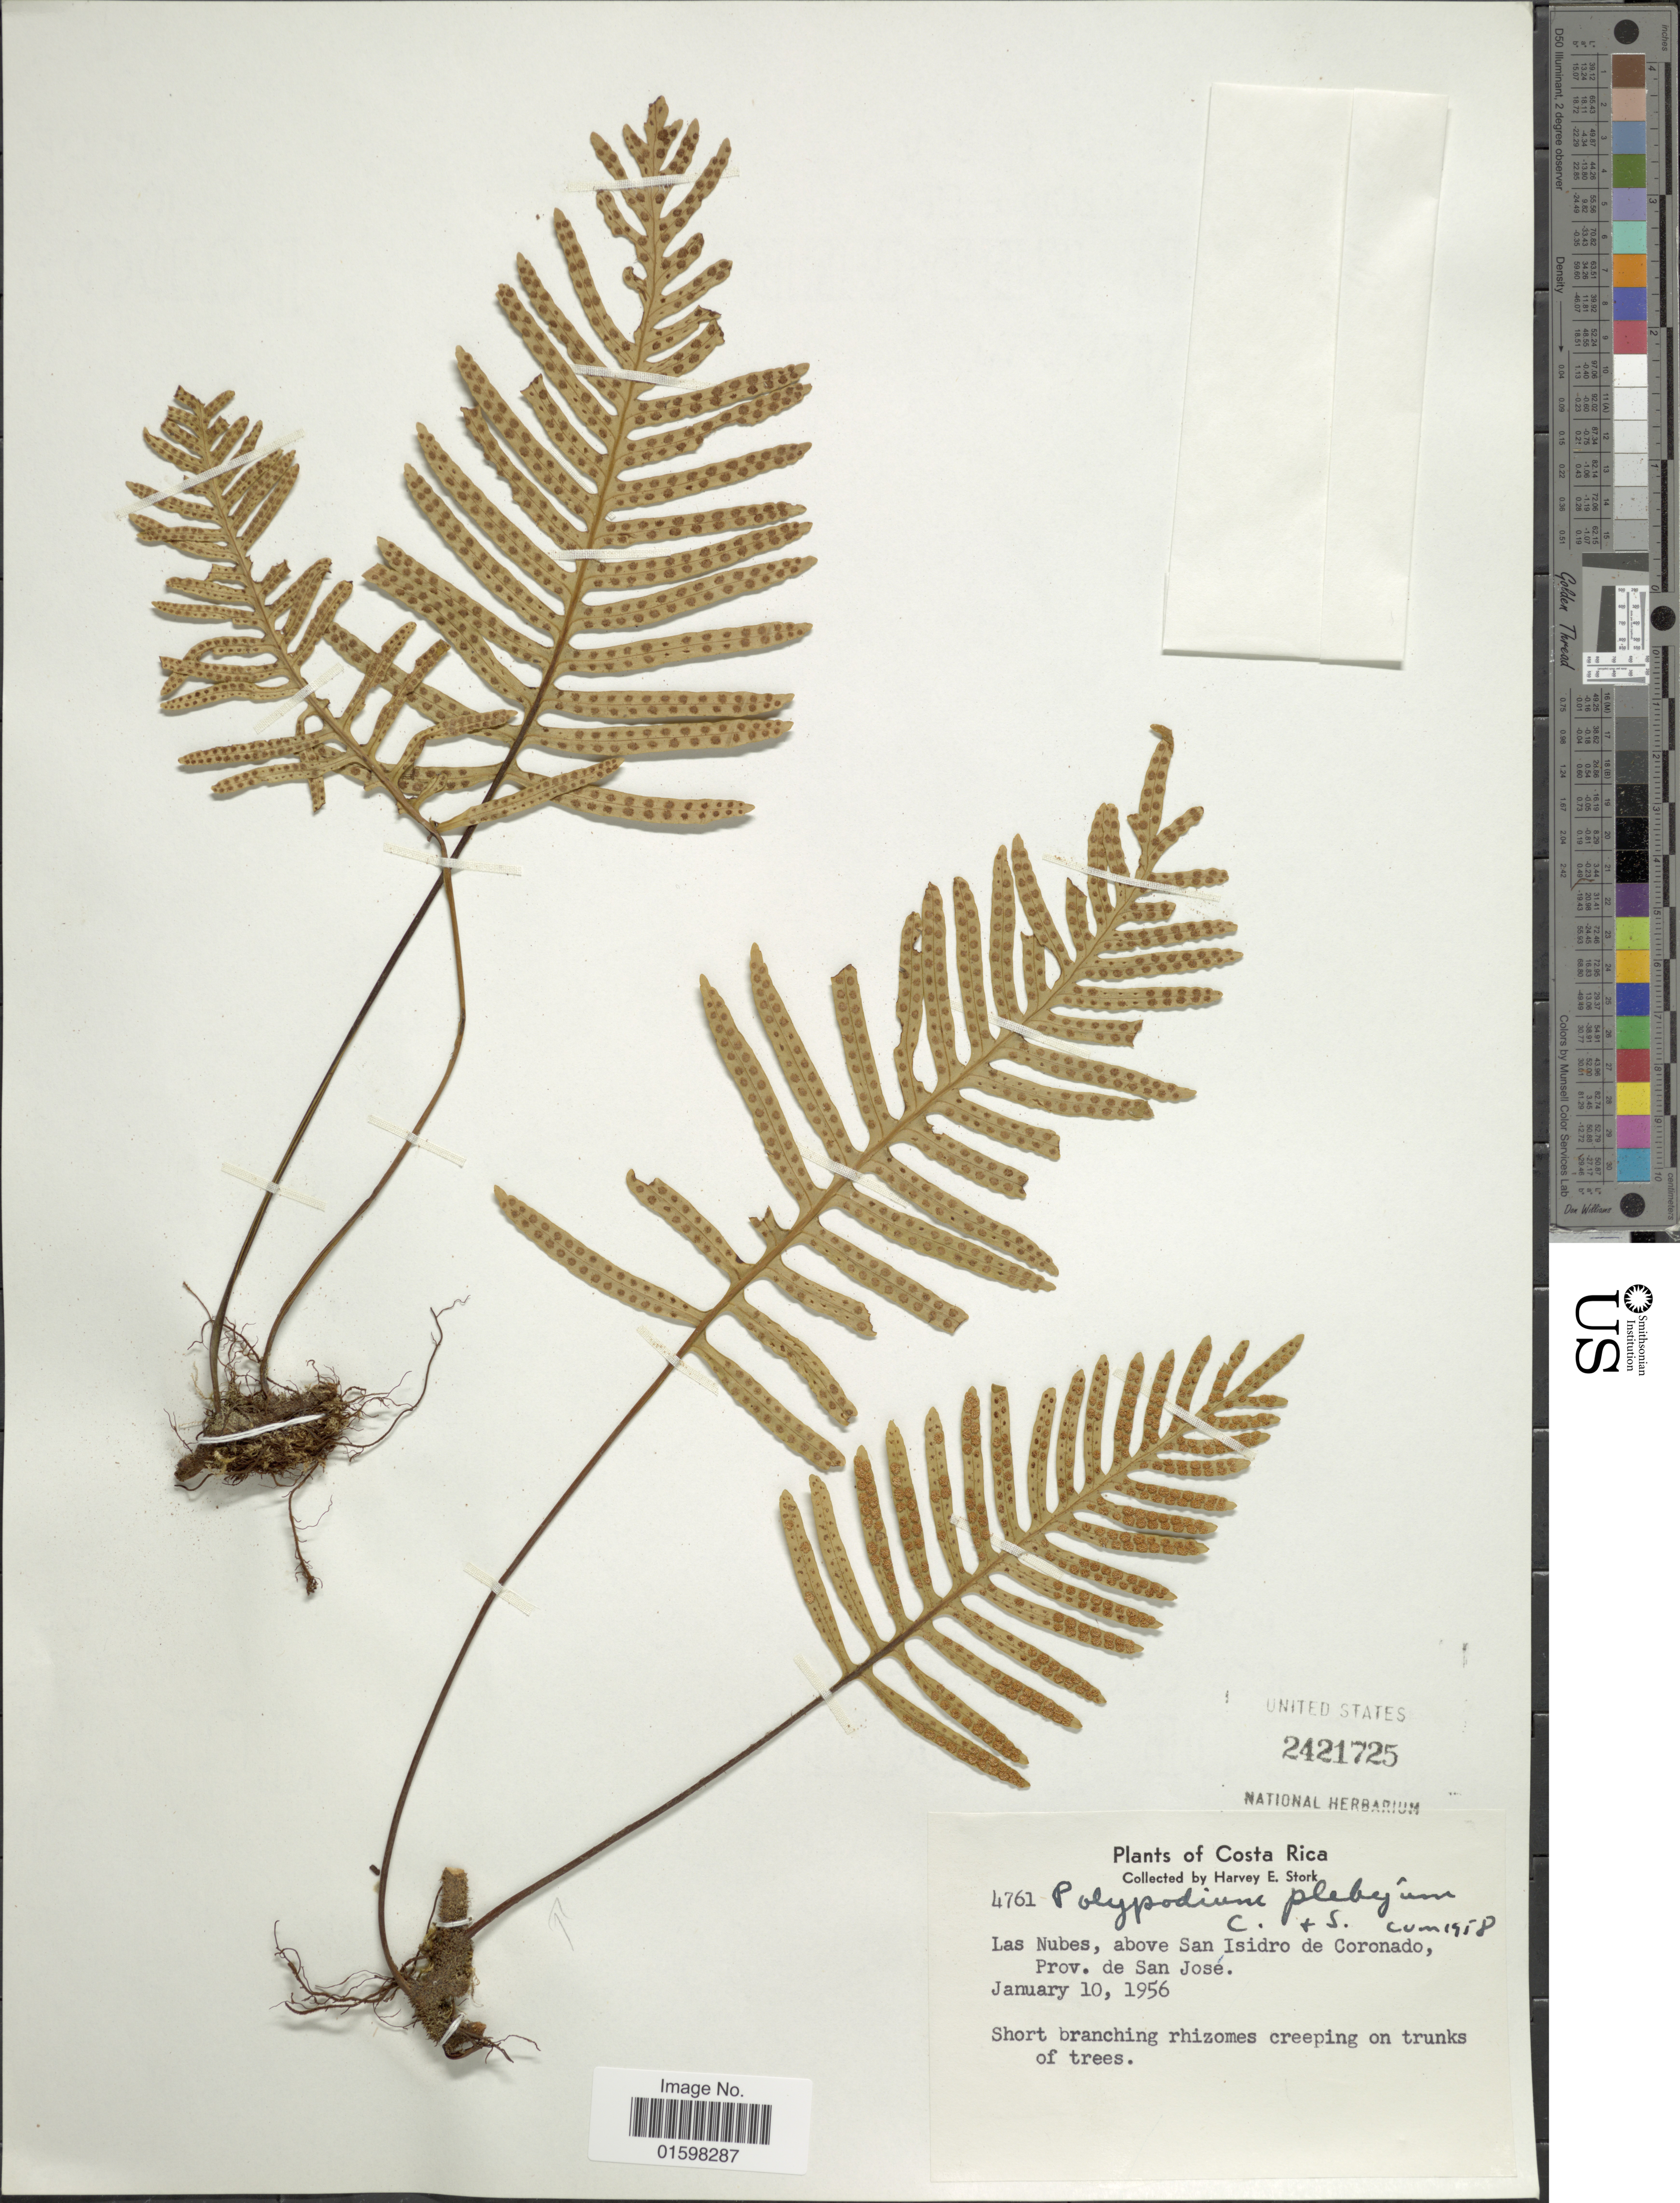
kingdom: Plantae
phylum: Tracheophyta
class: Polypodiopsida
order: Polypodiales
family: Polypodiaceae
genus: Pleopeltis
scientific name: Pleopeltis plebeia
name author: (Schltdl. ex Cham.) A.R. Sm. & Tejero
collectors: H. E. Stork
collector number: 4761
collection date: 1956-01-10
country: Costa Rica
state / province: San José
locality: Las NUbes, above San Isidro de Coronado, Prov. de San Jose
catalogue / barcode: US 2421725